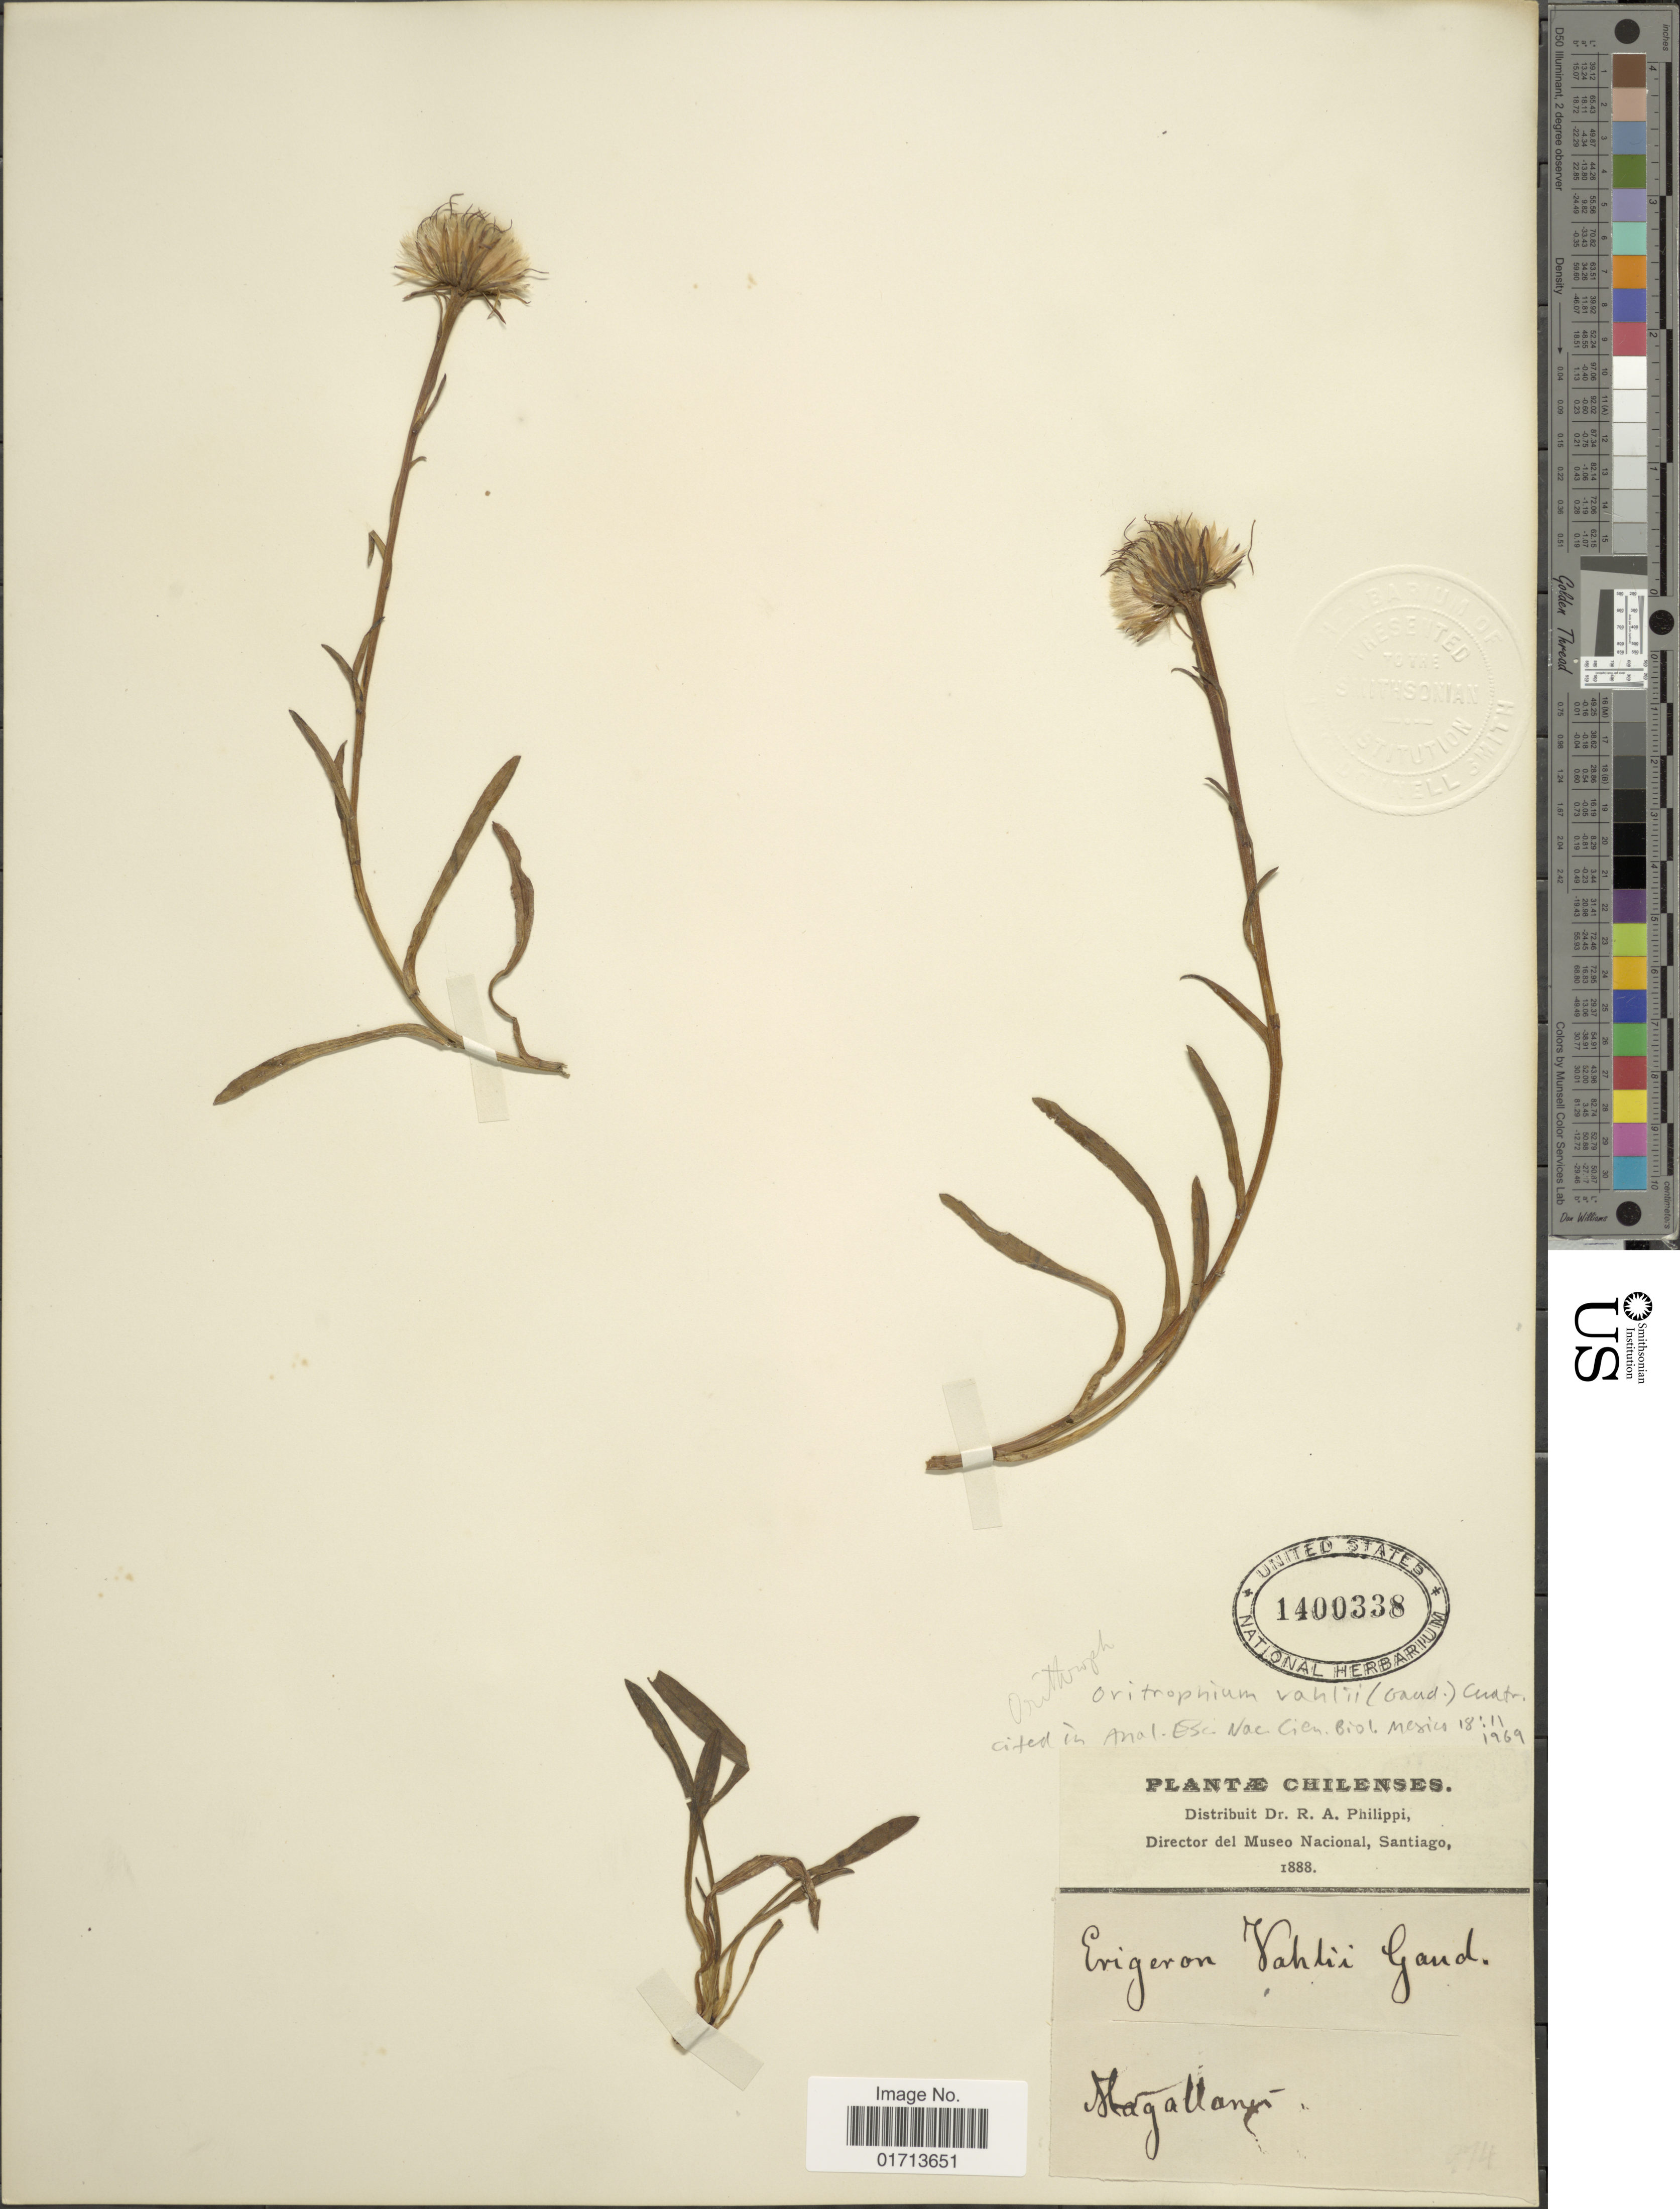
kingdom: Plantae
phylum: Tracheophyta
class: Magnoliopsida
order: Asterales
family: Asteraceae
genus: Oritrophium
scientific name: Oritrophium vahlii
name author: (Gaudich.) Cuatrec.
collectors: R. A. Philippi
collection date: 1888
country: Chile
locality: Chilenses, Hagallanen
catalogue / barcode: US 1400338